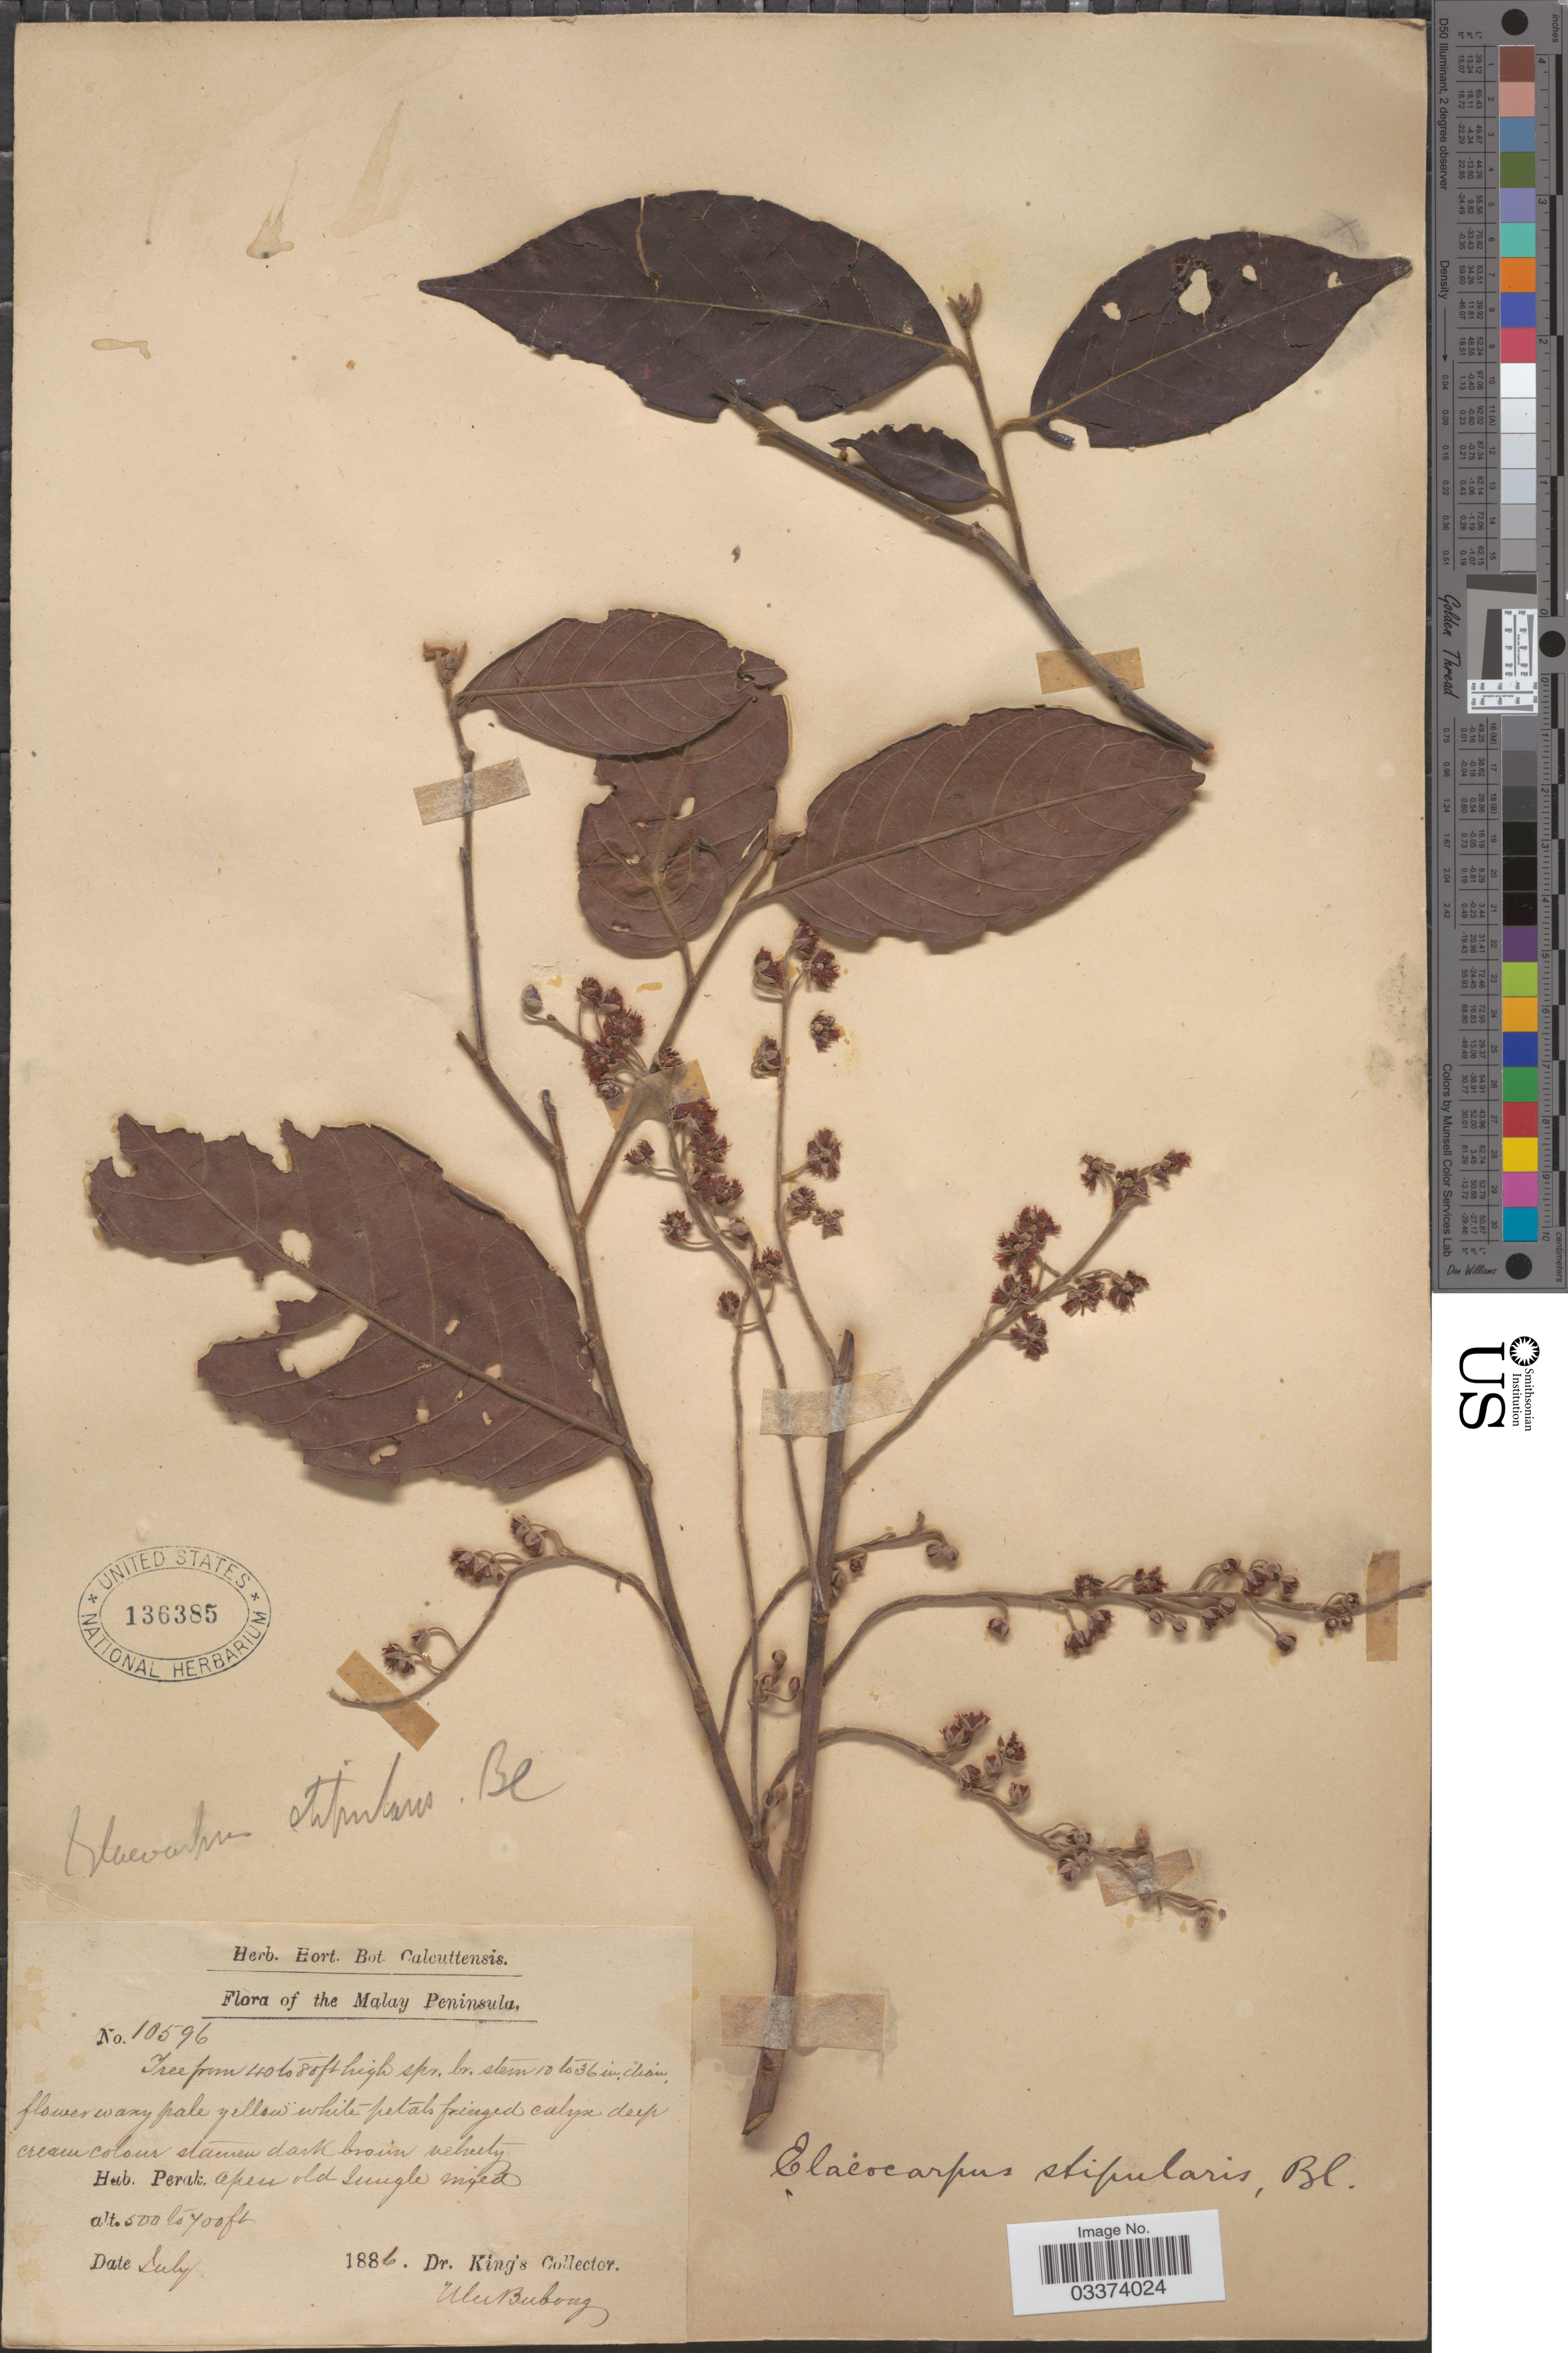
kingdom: Plantae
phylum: Tracheophyta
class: Magnoliopsida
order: Oxalidales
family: Elaeocarpaceae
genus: Elaeocarpus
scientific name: Elaeocarpus stipularis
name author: Blume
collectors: Dr. King's collector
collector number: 10596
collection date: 1886-07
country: Malaysia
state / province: Perak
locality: The Malay Peninsula.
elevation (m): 152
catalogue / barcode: US 136385